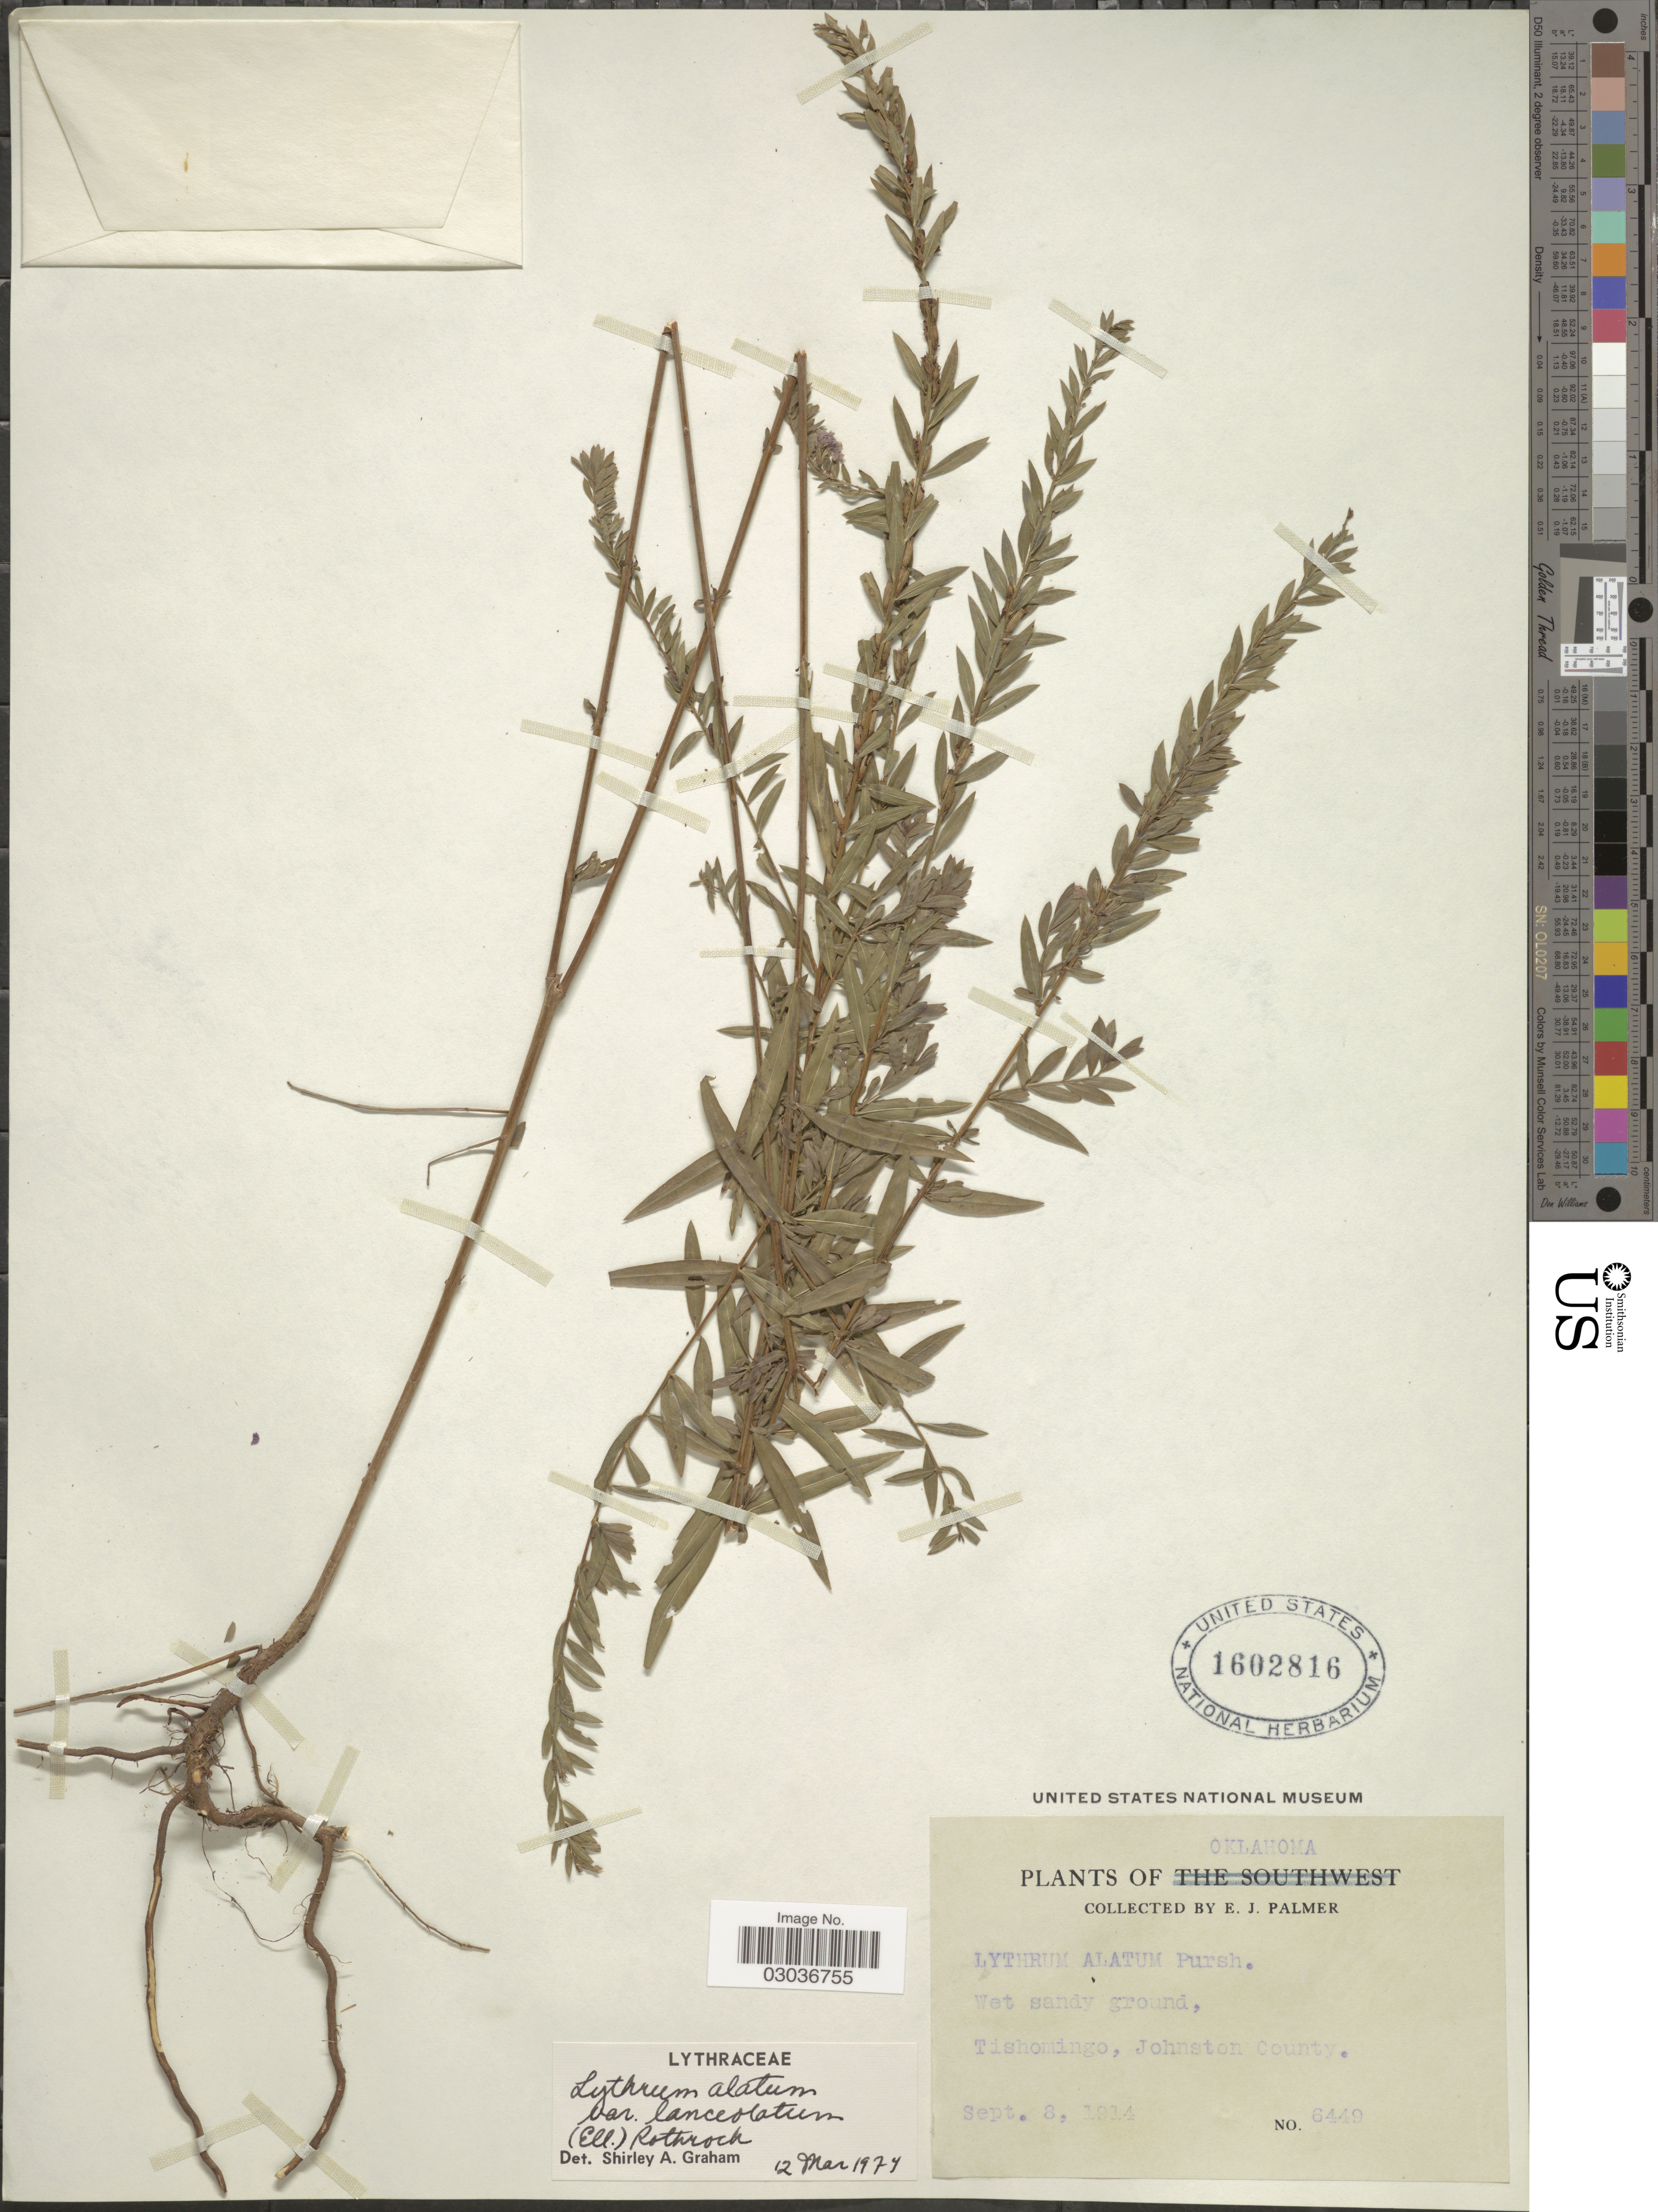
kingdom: Plantae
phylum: Tracheophyta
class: Magnoliopsida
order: Myrtales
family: Lythraceae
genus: Lythrum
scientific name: Lythrum alatum var. lanceolatum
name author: (Elliott) A. Gray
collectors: E. J. Palmer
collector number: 6449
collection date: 1914-09-08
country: United States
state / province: Oklahoma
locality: Tishomingo, Johnston County.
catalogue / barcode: US 1602816